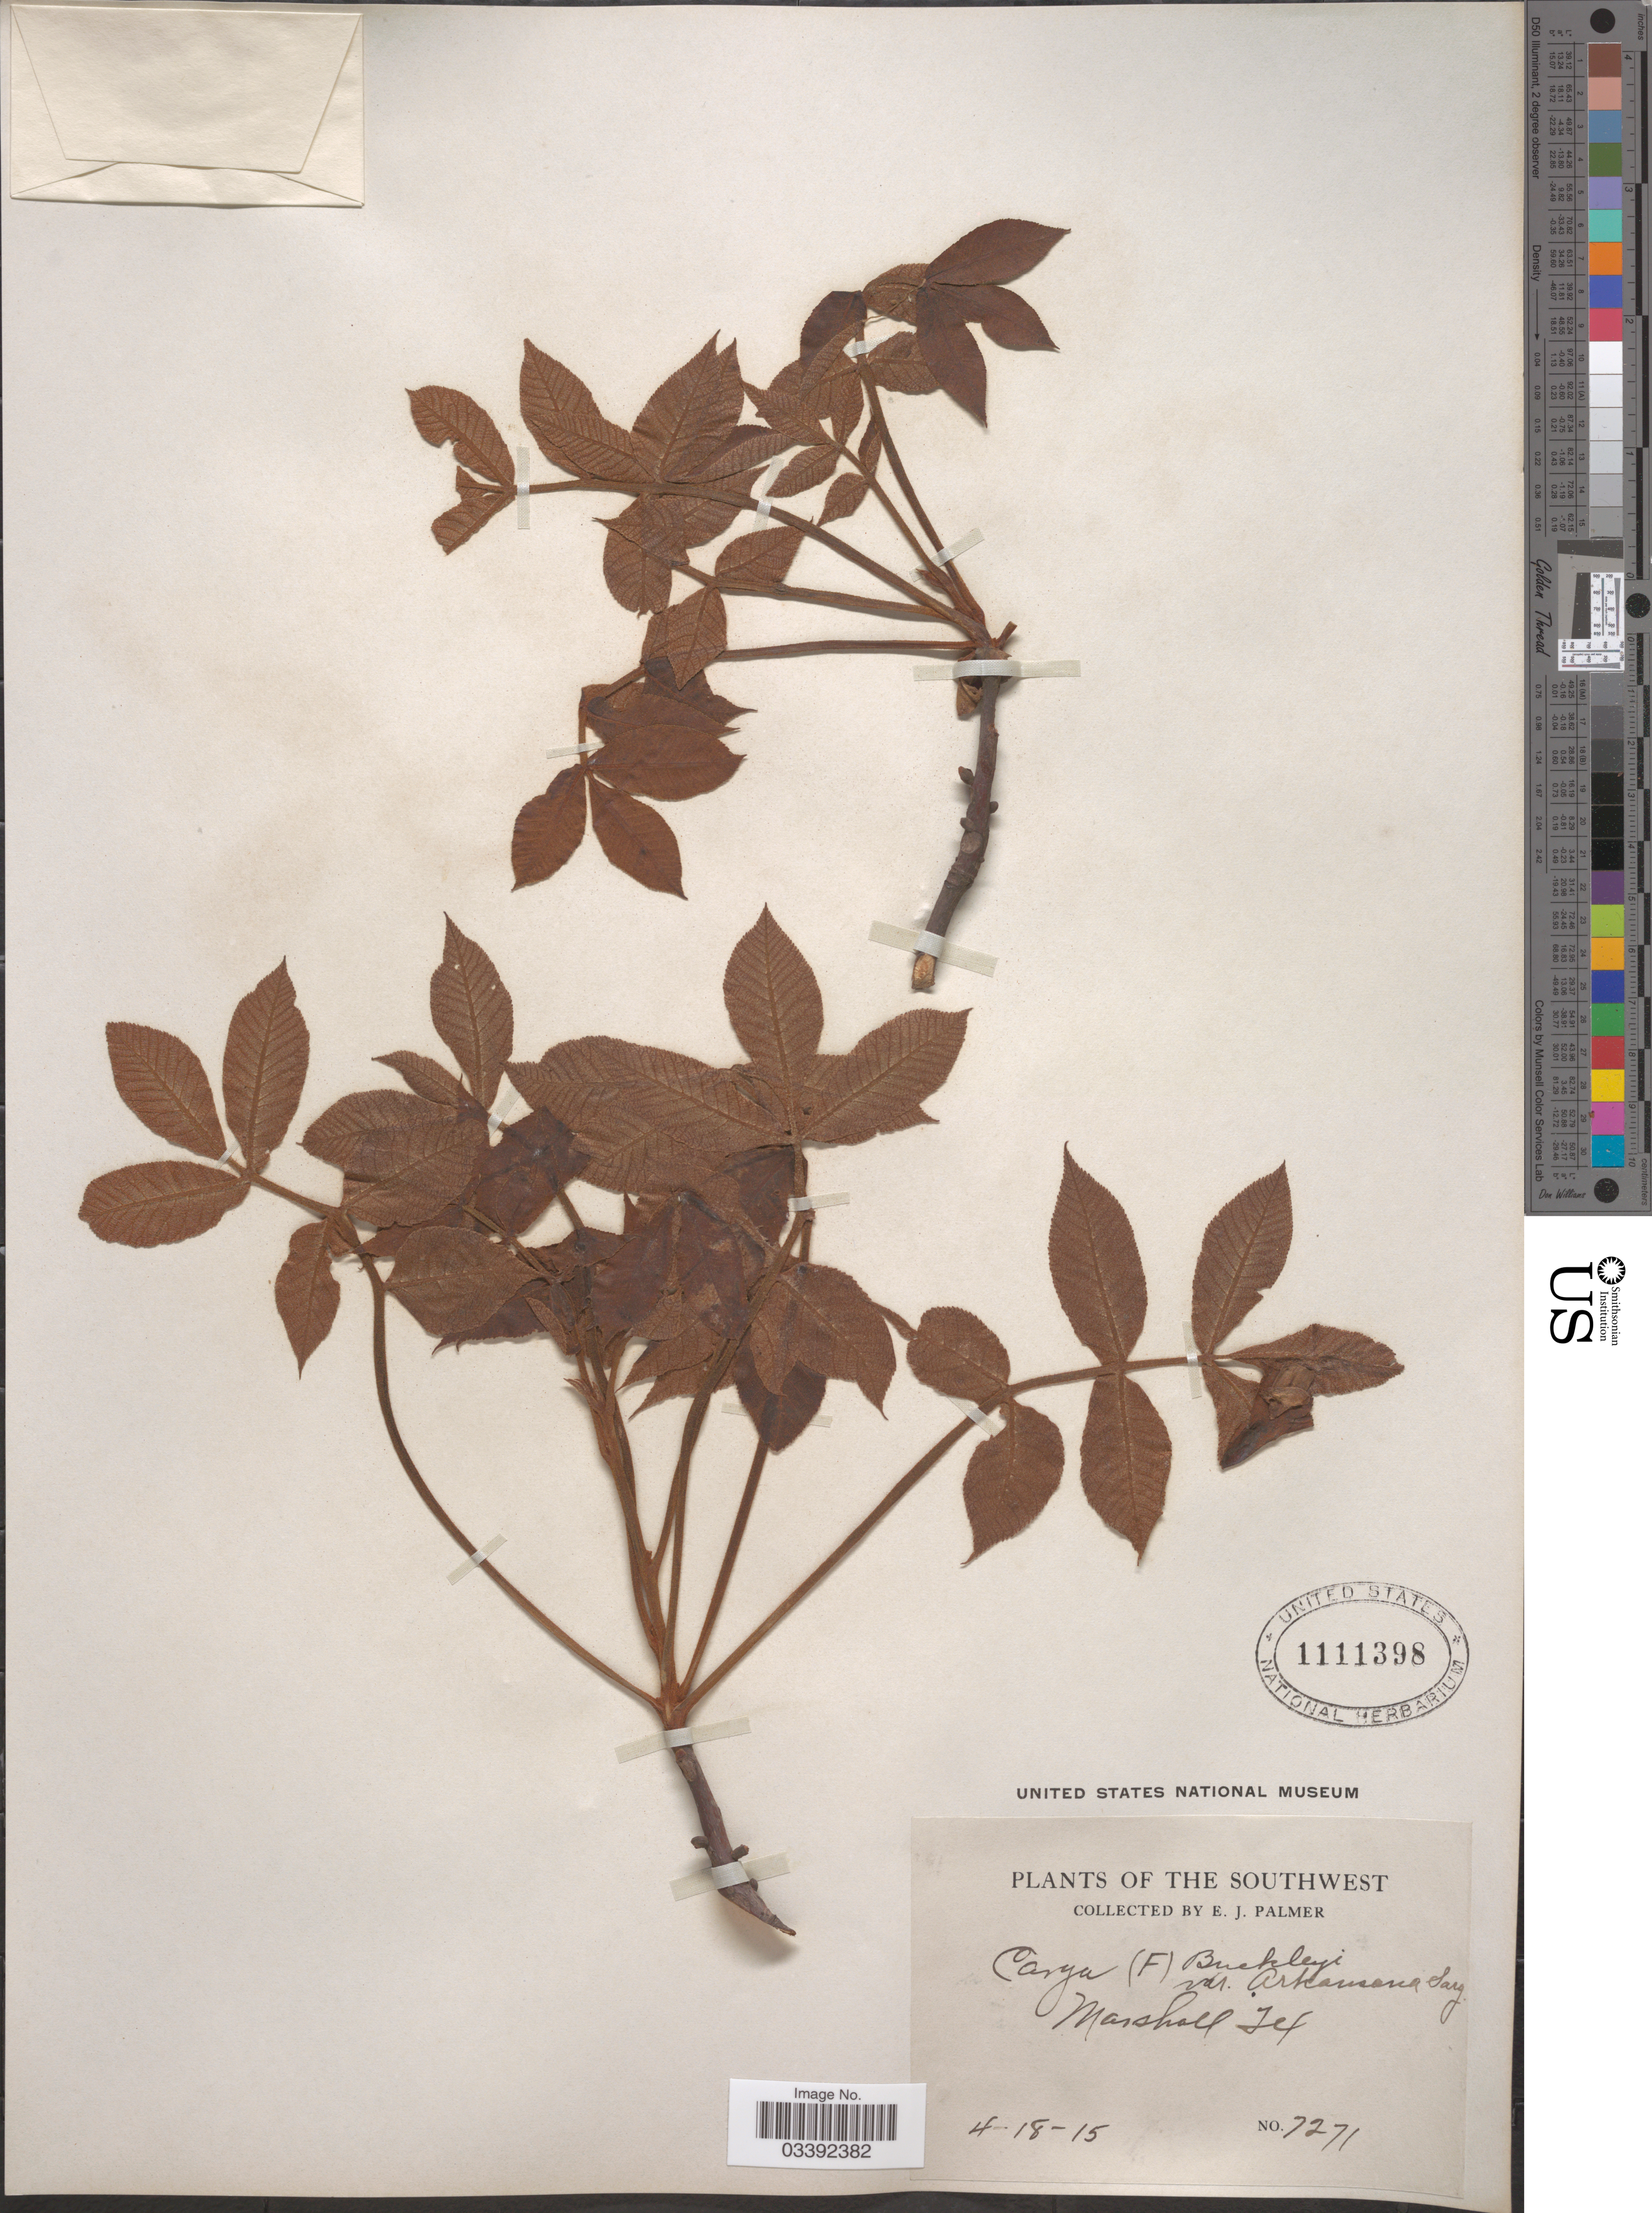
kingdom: Plantae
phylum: Tracheophyta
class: Magnoliopsida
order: Fagales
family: Juglandaceae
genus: Carya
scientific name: Carya texana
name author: Buckley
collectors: E. J. Palmer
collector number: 7271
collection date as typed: Transcribed d/m/y: 18/4/15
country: United States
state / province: Texas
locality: The Southwest. Marshall.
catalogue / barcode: US 1111398